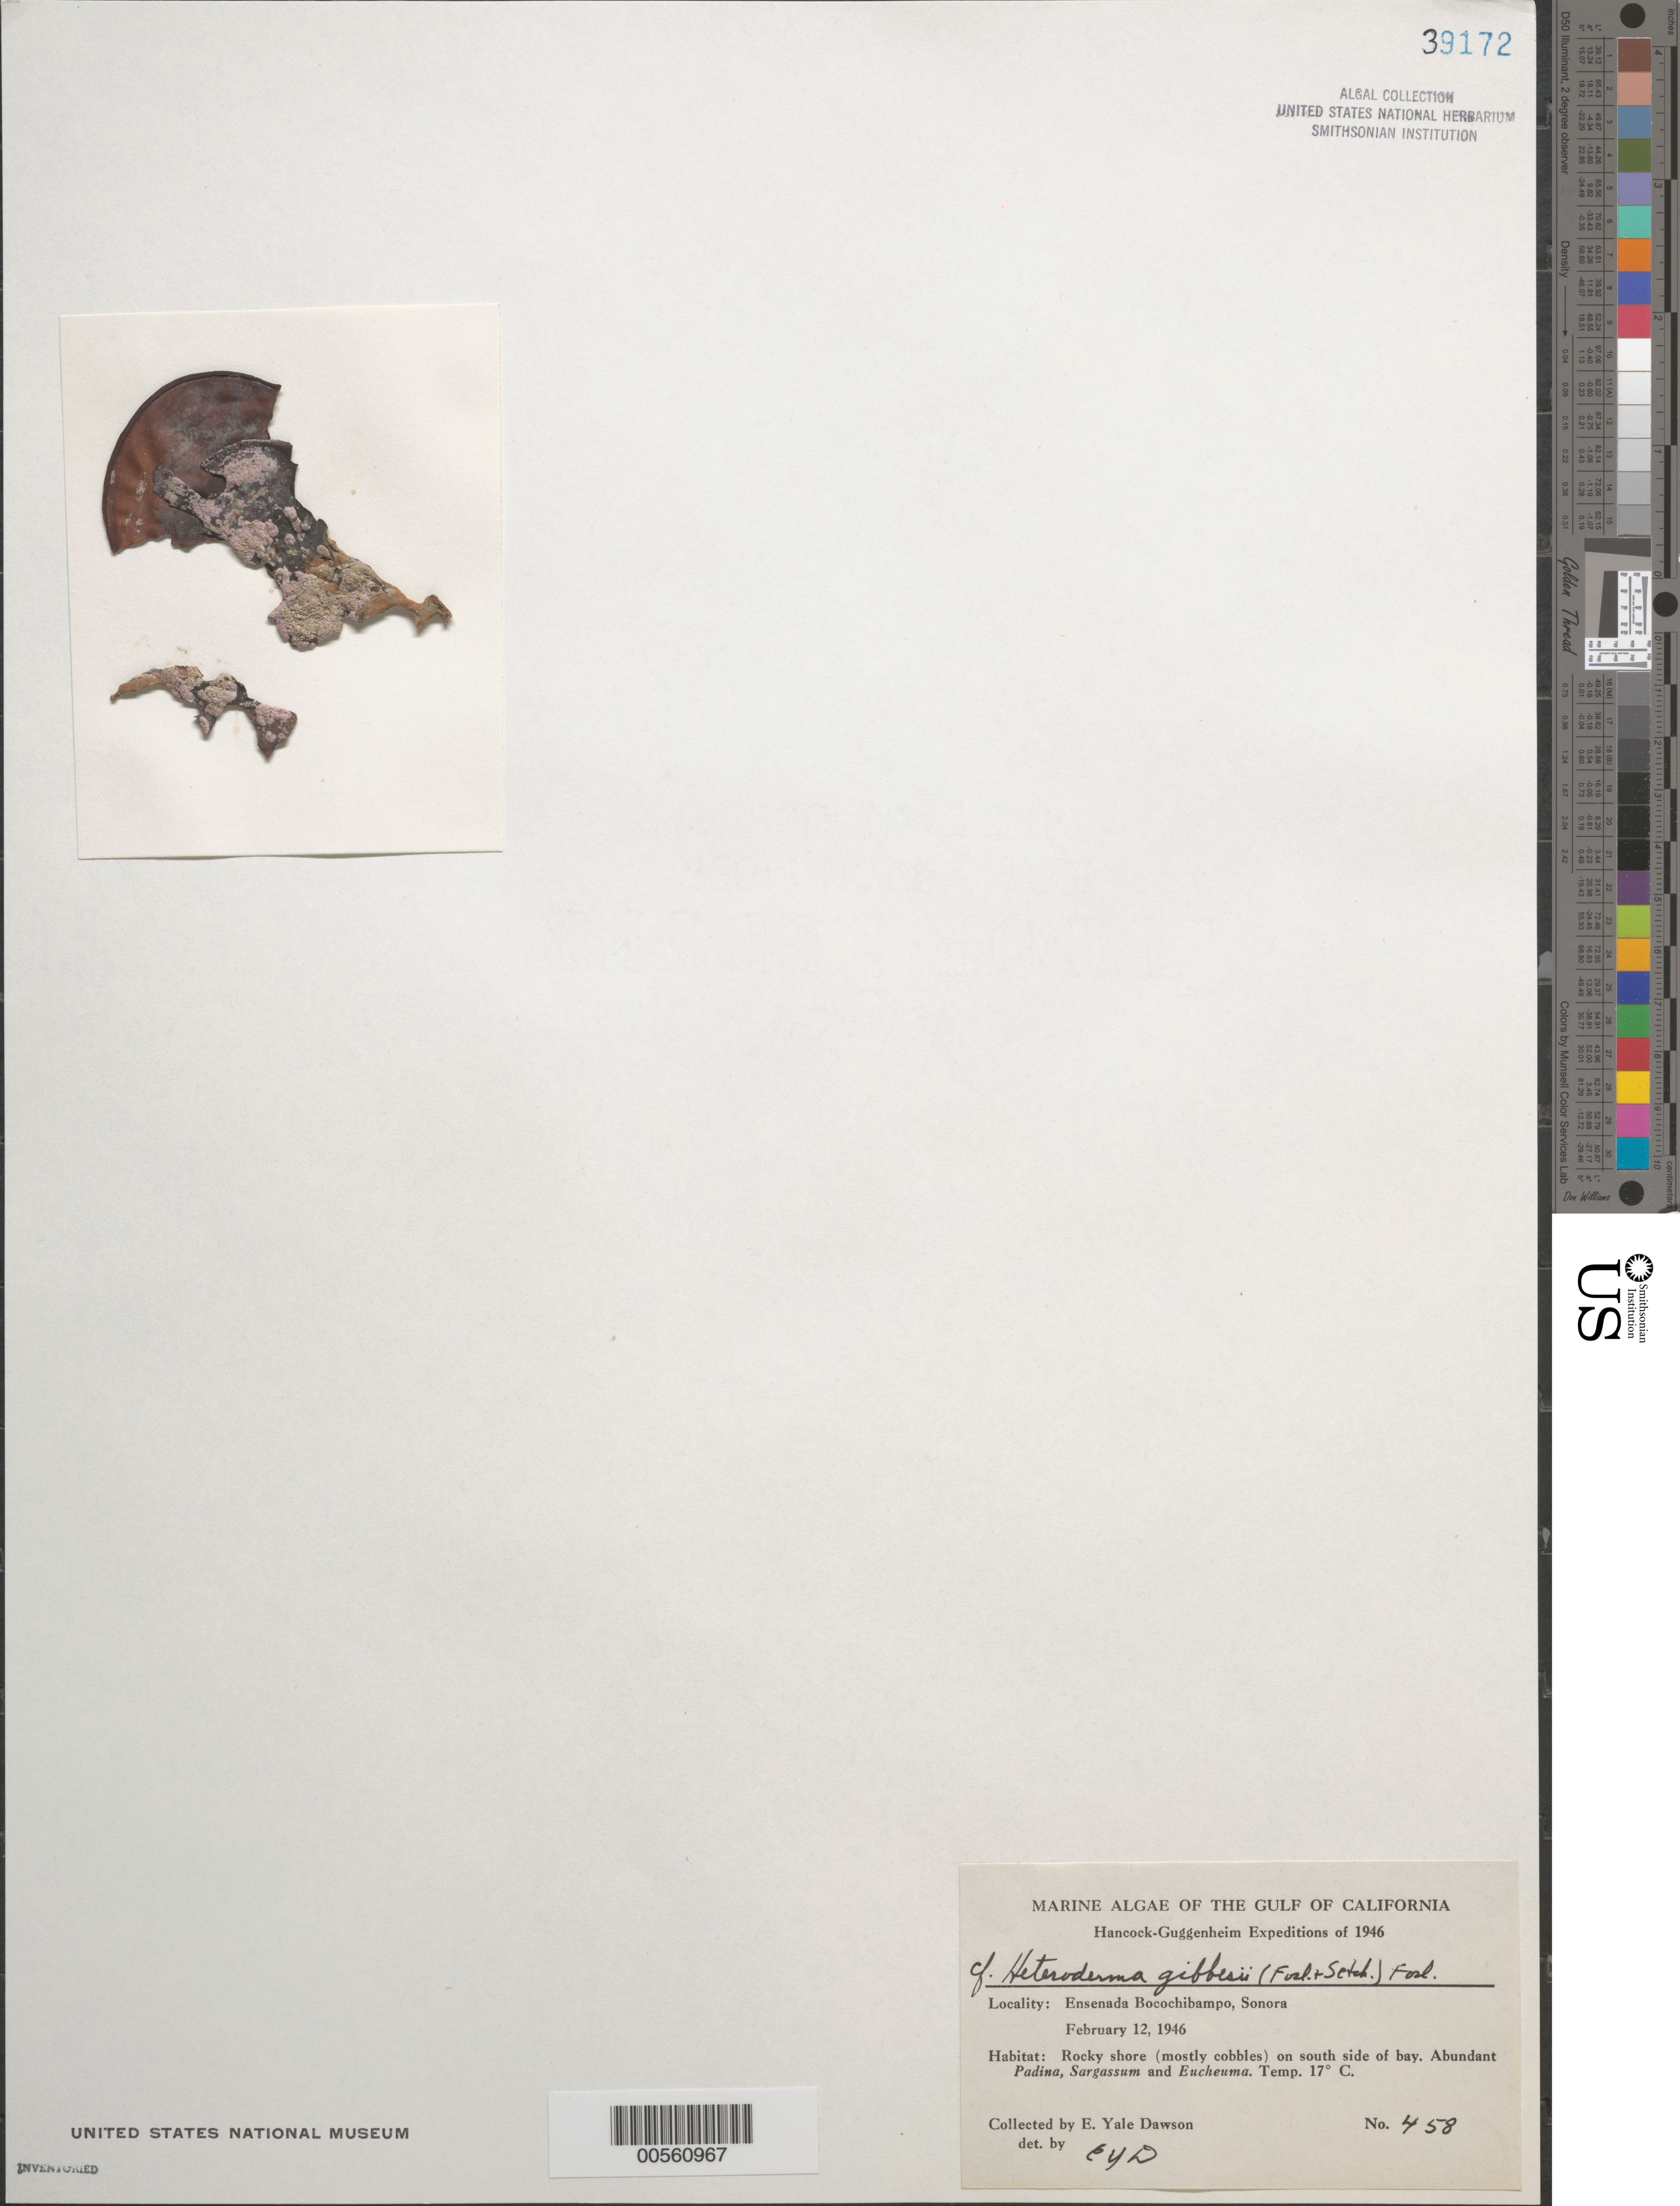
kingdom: Plantae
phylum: Rhodophyta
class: Florideophyceae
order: Corallinales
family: Corallinaceae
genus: Heteroderma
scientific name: Heteroderma gibbsii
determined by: Dawson, E. Y.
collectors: E. Y. Dawson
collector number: EYD 458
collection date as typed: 12 Feb 1946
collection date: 1946-02-12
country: Mexico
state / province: Sonora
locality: Ensenada Bocochibampo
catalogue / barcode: US 39172